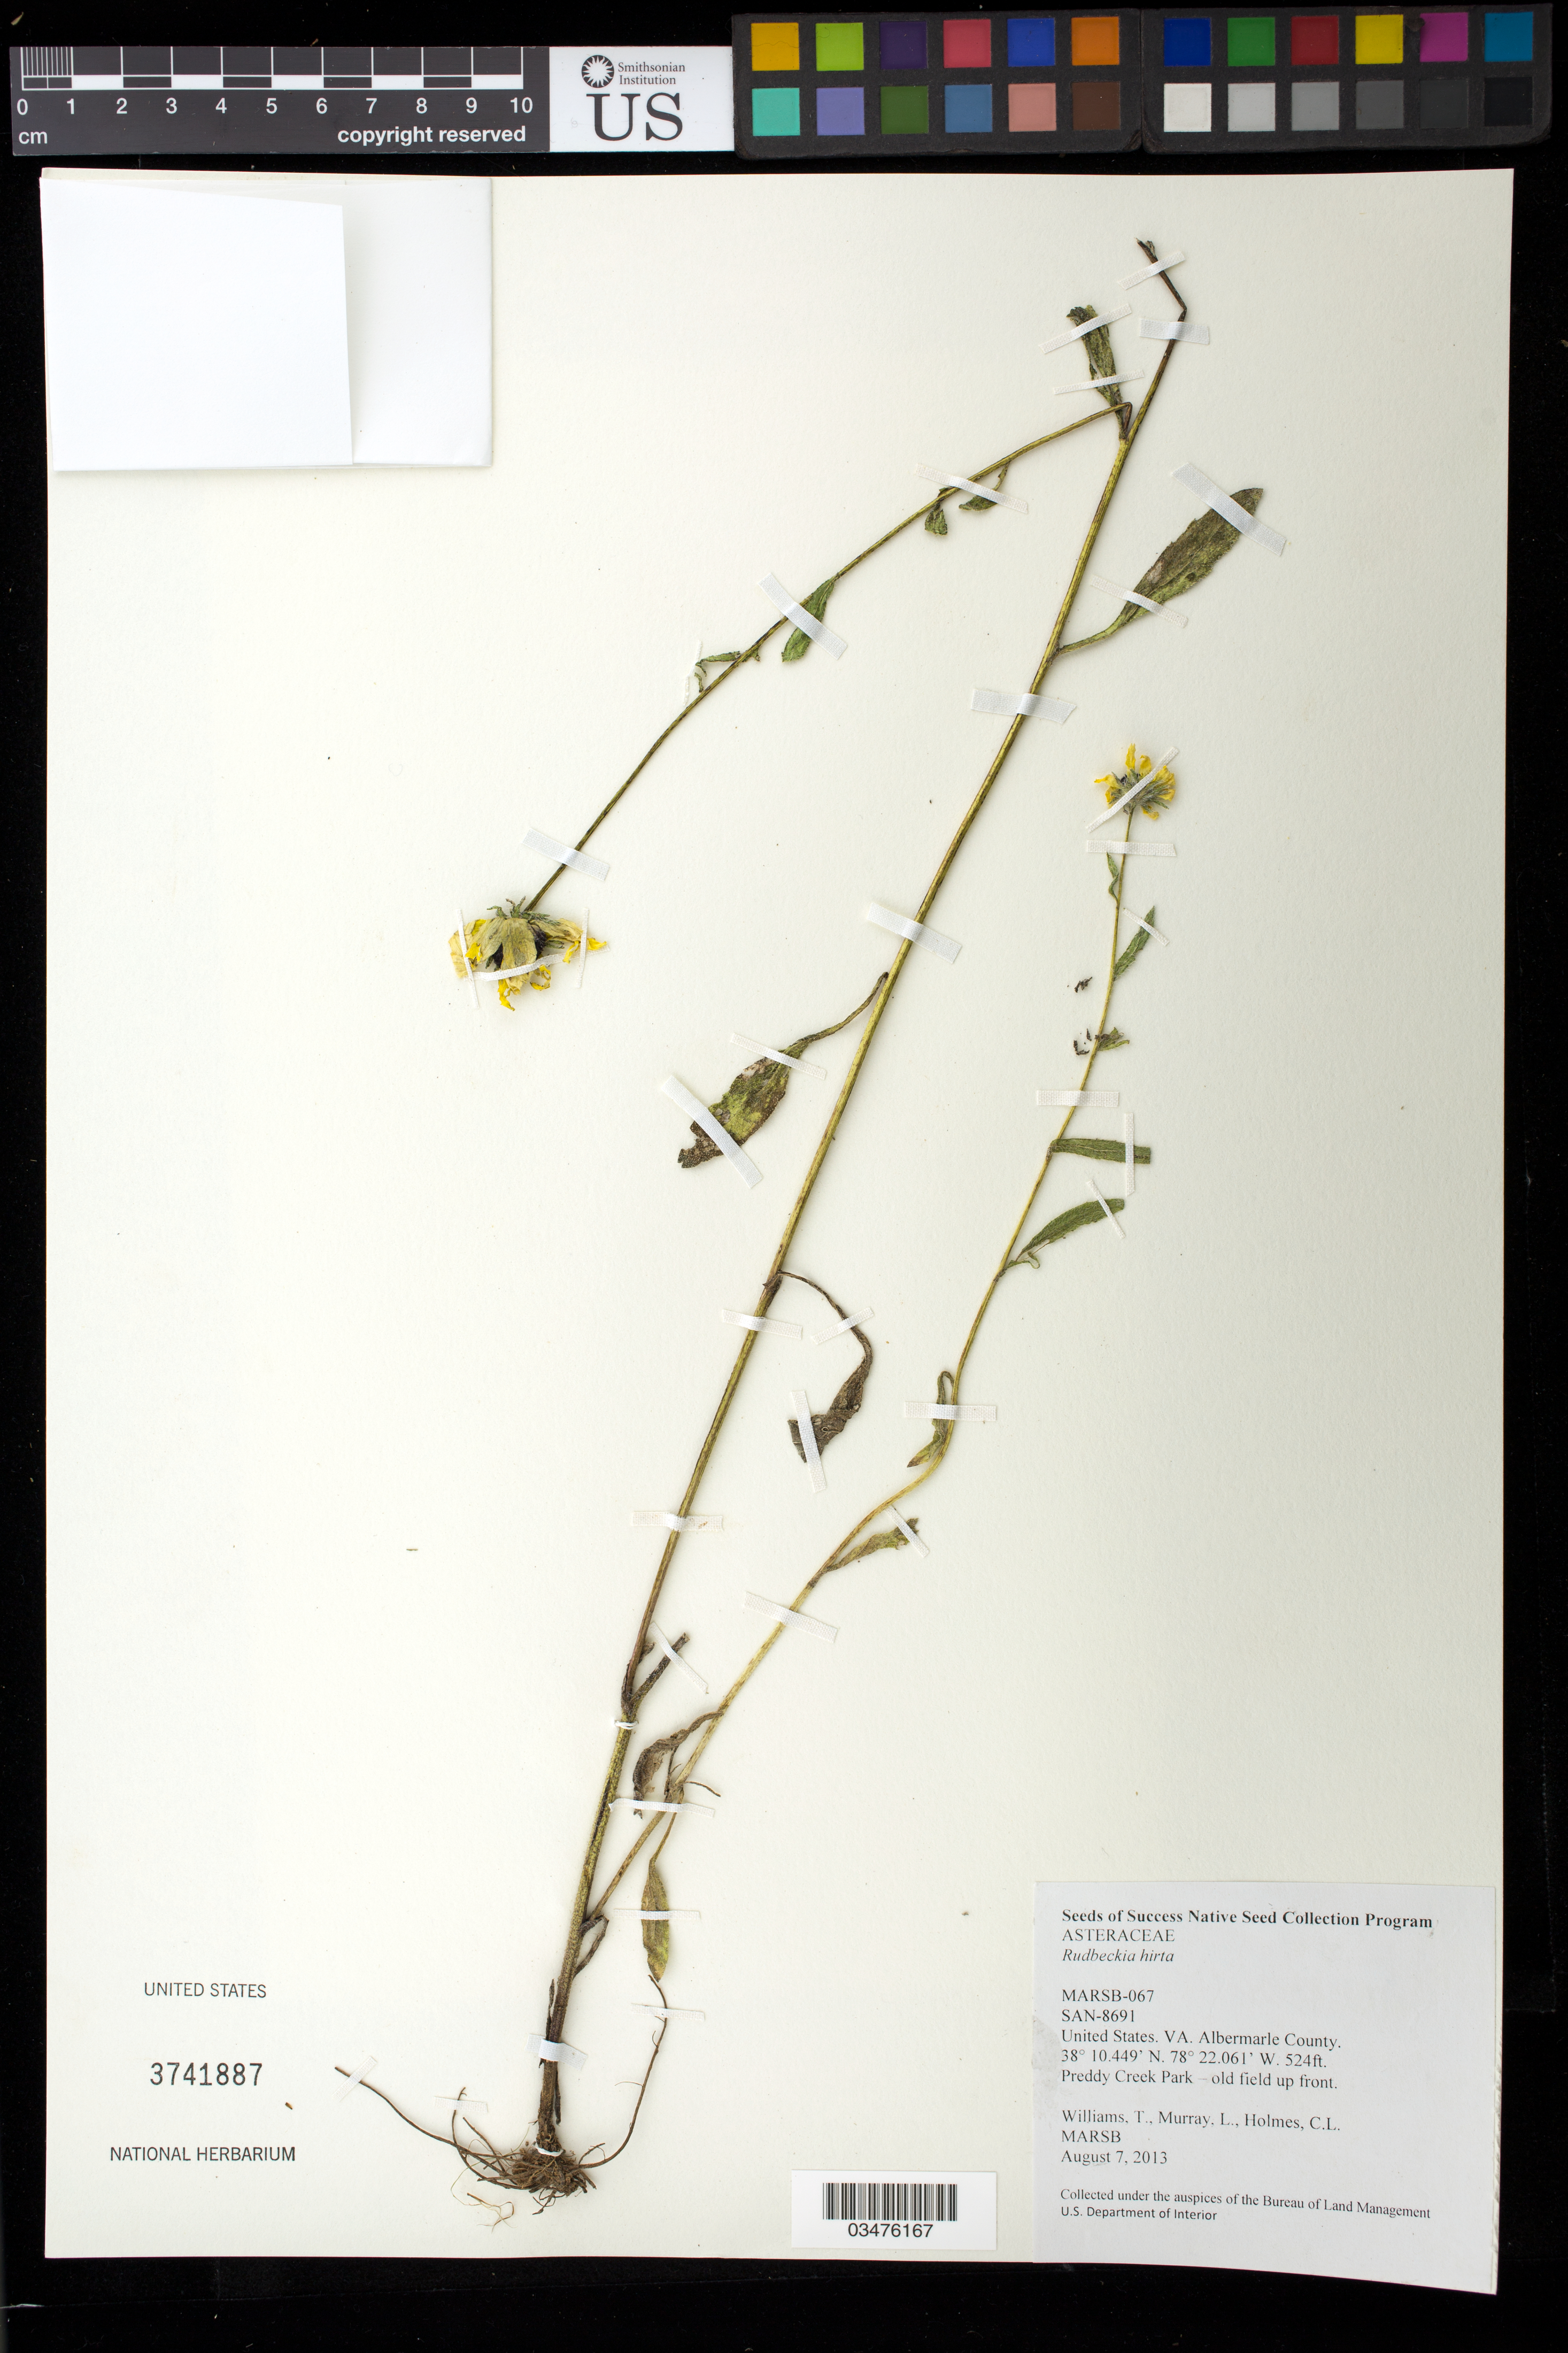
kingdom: Plantae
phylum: Tracheophyta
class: Magnoliopsida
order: Asterales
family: Asteraceae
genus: Rudbeckia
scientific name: Rudbeckia hirta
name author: L.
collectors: T. Williams, L. Murray & C. Holmes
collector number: MARSB-067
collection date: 2013-08-07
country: United States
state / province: Virginia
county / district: Albemarle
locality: Preddy Creek Park- old field up front.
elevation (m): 160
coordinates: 38 10.449 N, 78 22.061 W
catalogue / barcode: US 3741887